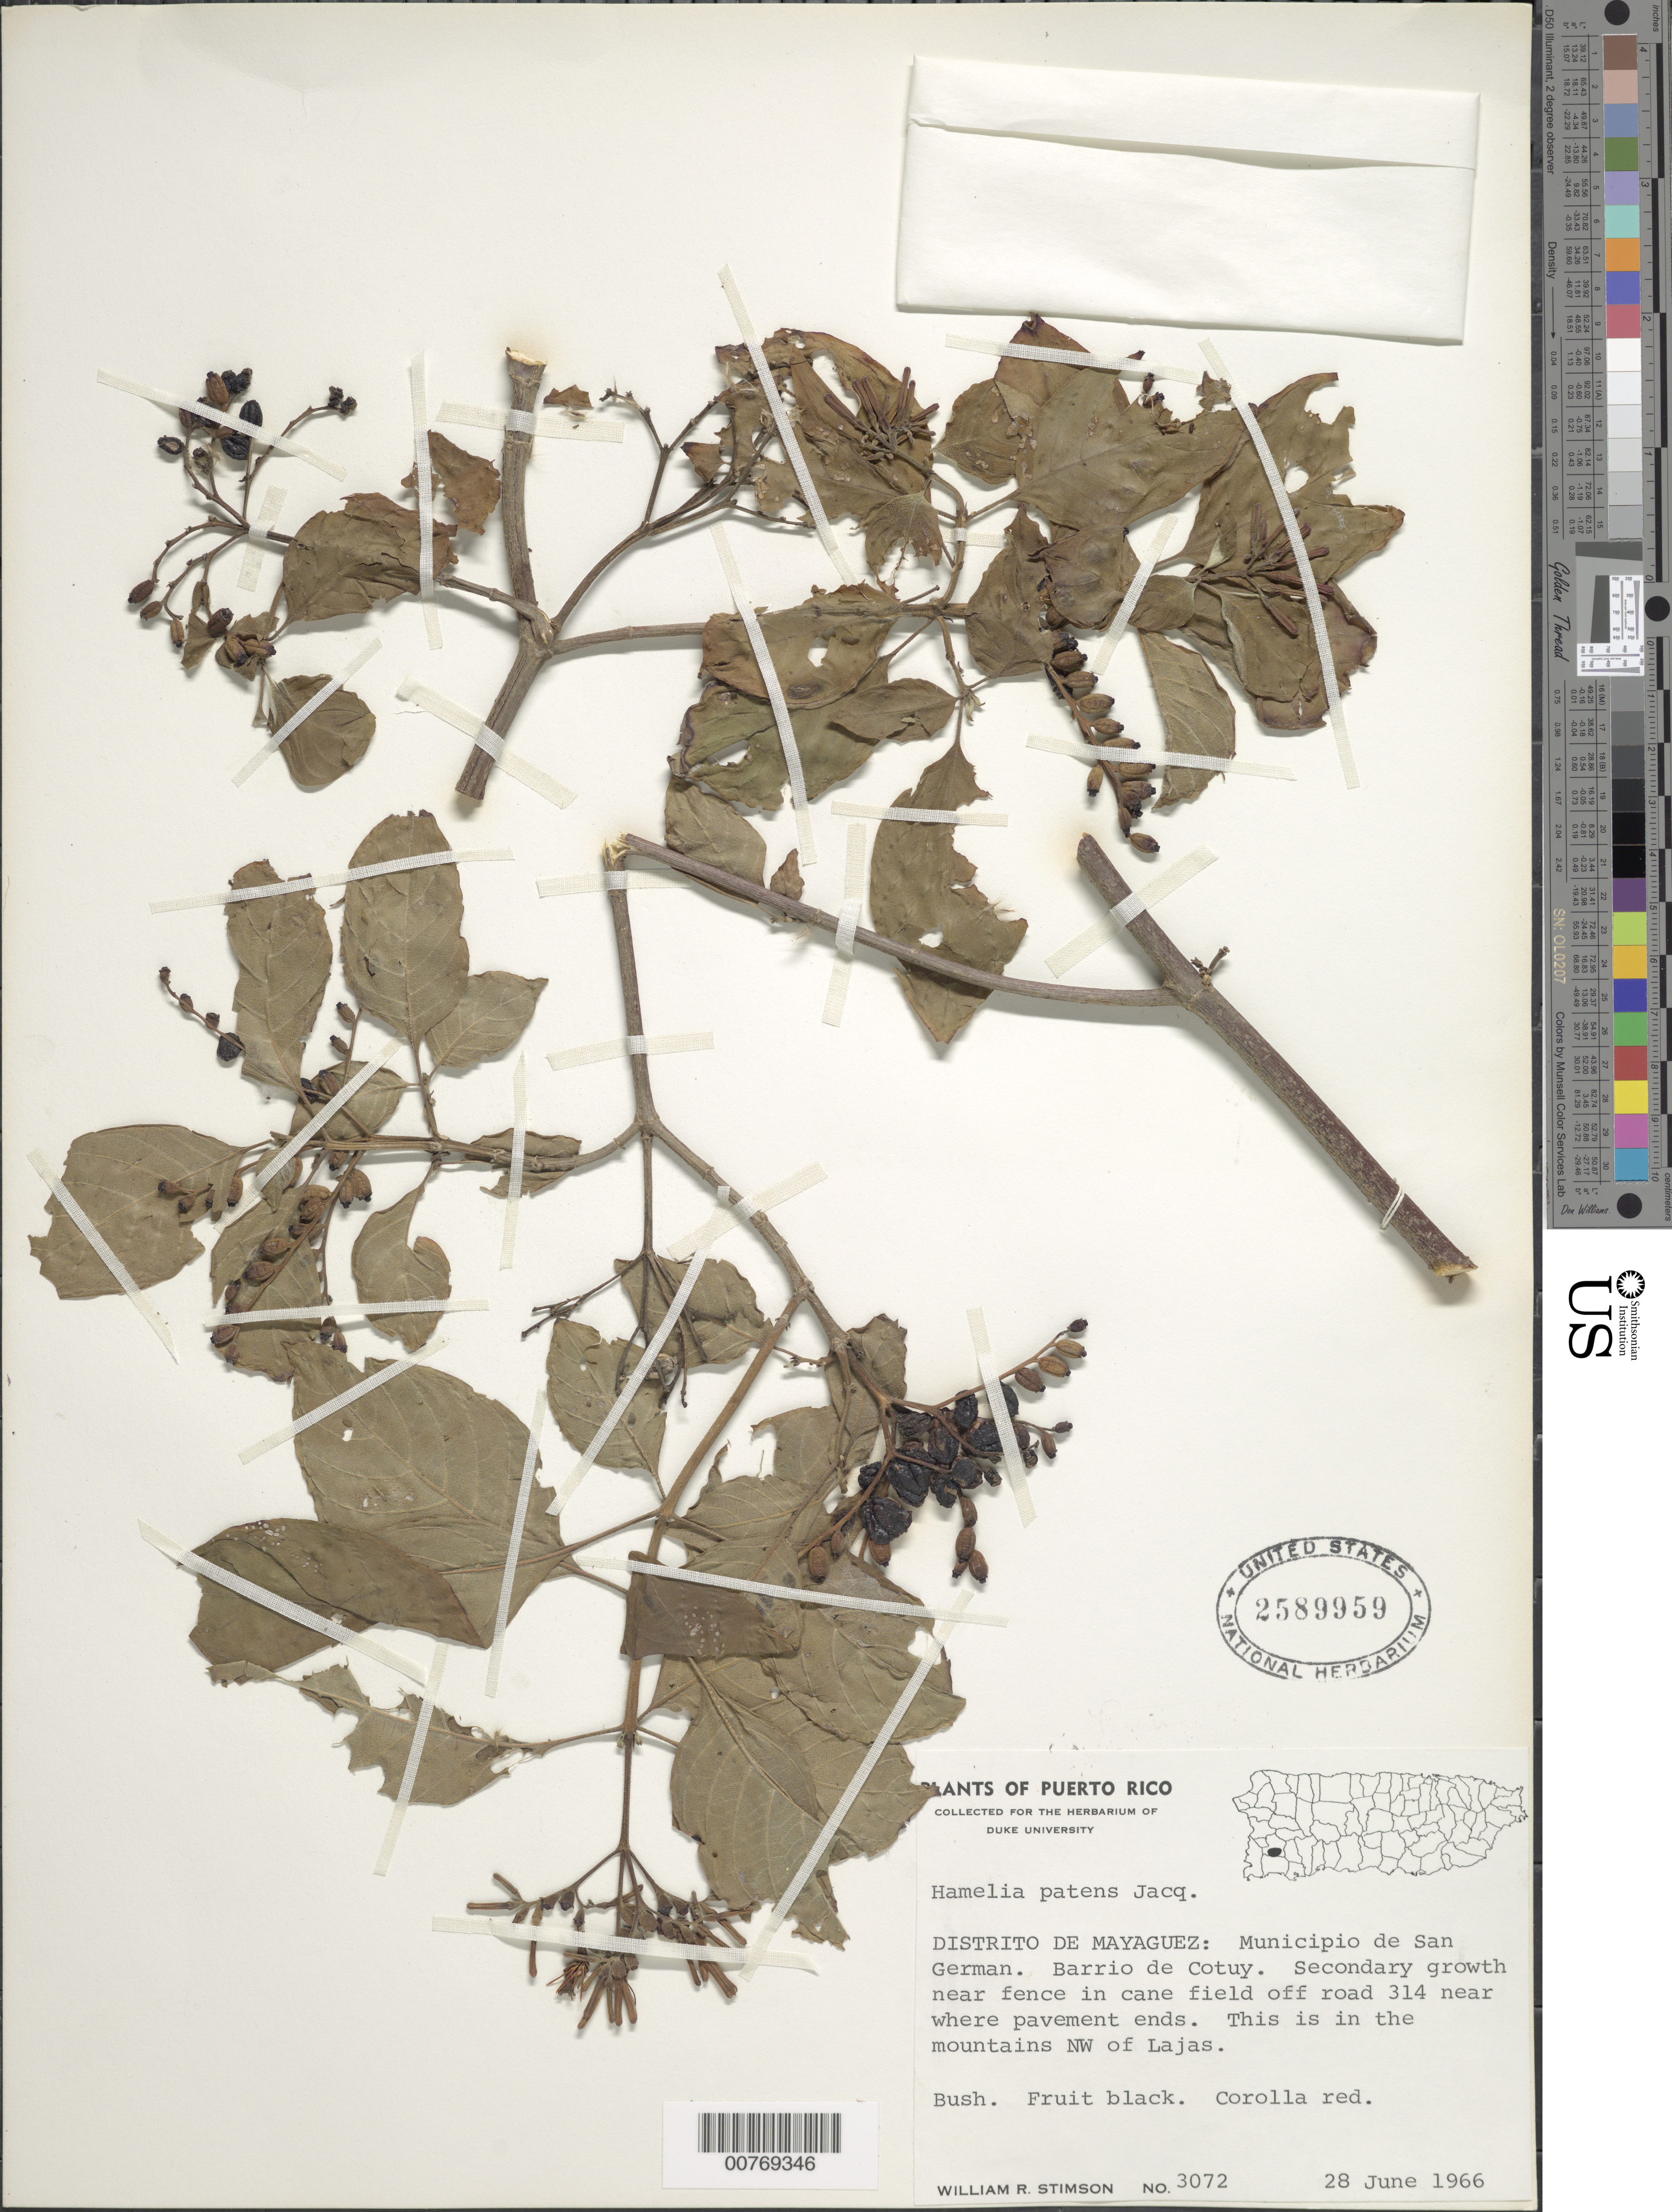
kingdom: Plantae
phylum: Tracheophyta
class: Magnoliopsida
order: Gentianales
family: Rubiaceae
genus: Hamelia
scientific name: Hamelia patens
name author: Jacq.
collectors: W. R. Stimson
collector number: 3072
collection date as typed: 28 Jun 1966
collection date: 1966-06-28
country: Puerto Rico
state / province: Mayagüez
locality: Distrito de Mayaguez: Municipio de San Germán. Barrio de Cotuy; off road 314 near where pavement ends. This is in the mountains NW of Lajas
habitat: Secondary growth near fence in cane field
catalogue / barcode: US 2589959